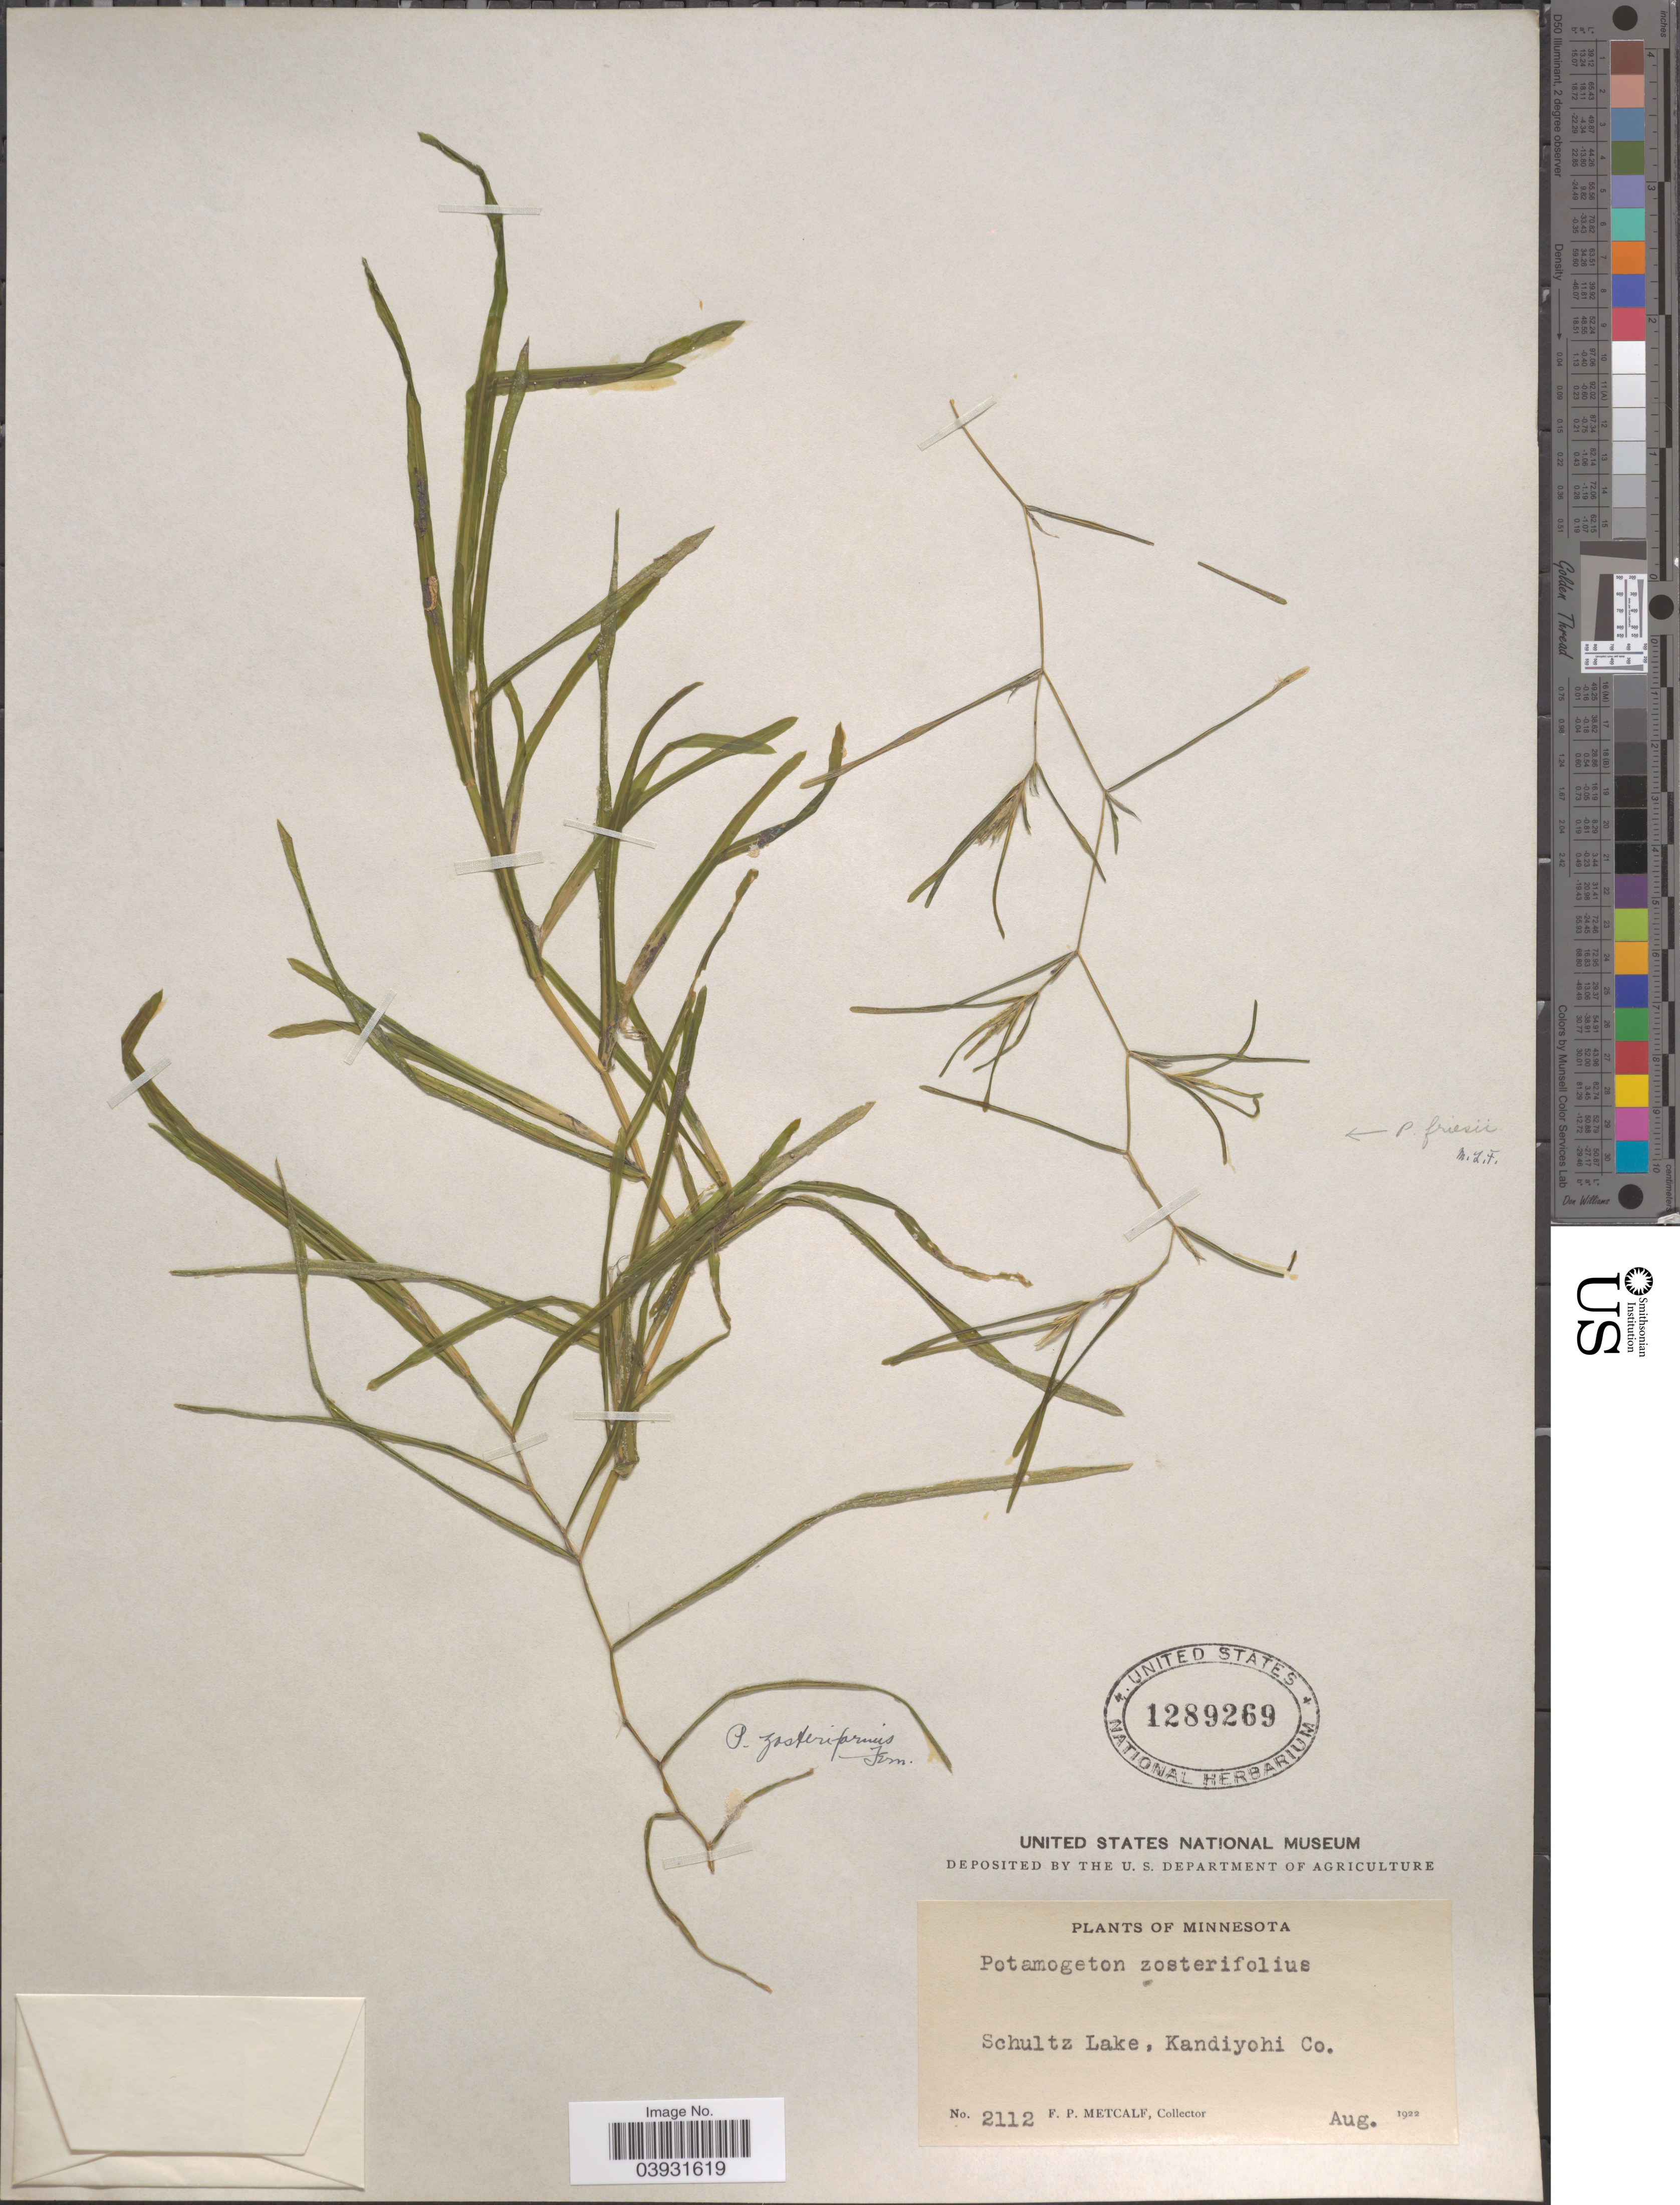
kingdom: Plantae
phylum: Tracheophyta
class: Liliopsida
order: Alismatales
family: Potamogetonaceae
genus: Potamogeton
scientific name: Potamogeton zosterifolius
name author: Schumach.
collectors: F. Metcalf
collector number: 2112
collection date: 1922-08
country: United States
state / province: Minnesota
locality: Schultz Lake, Kandiyohi Co.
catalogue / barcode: US 1289269